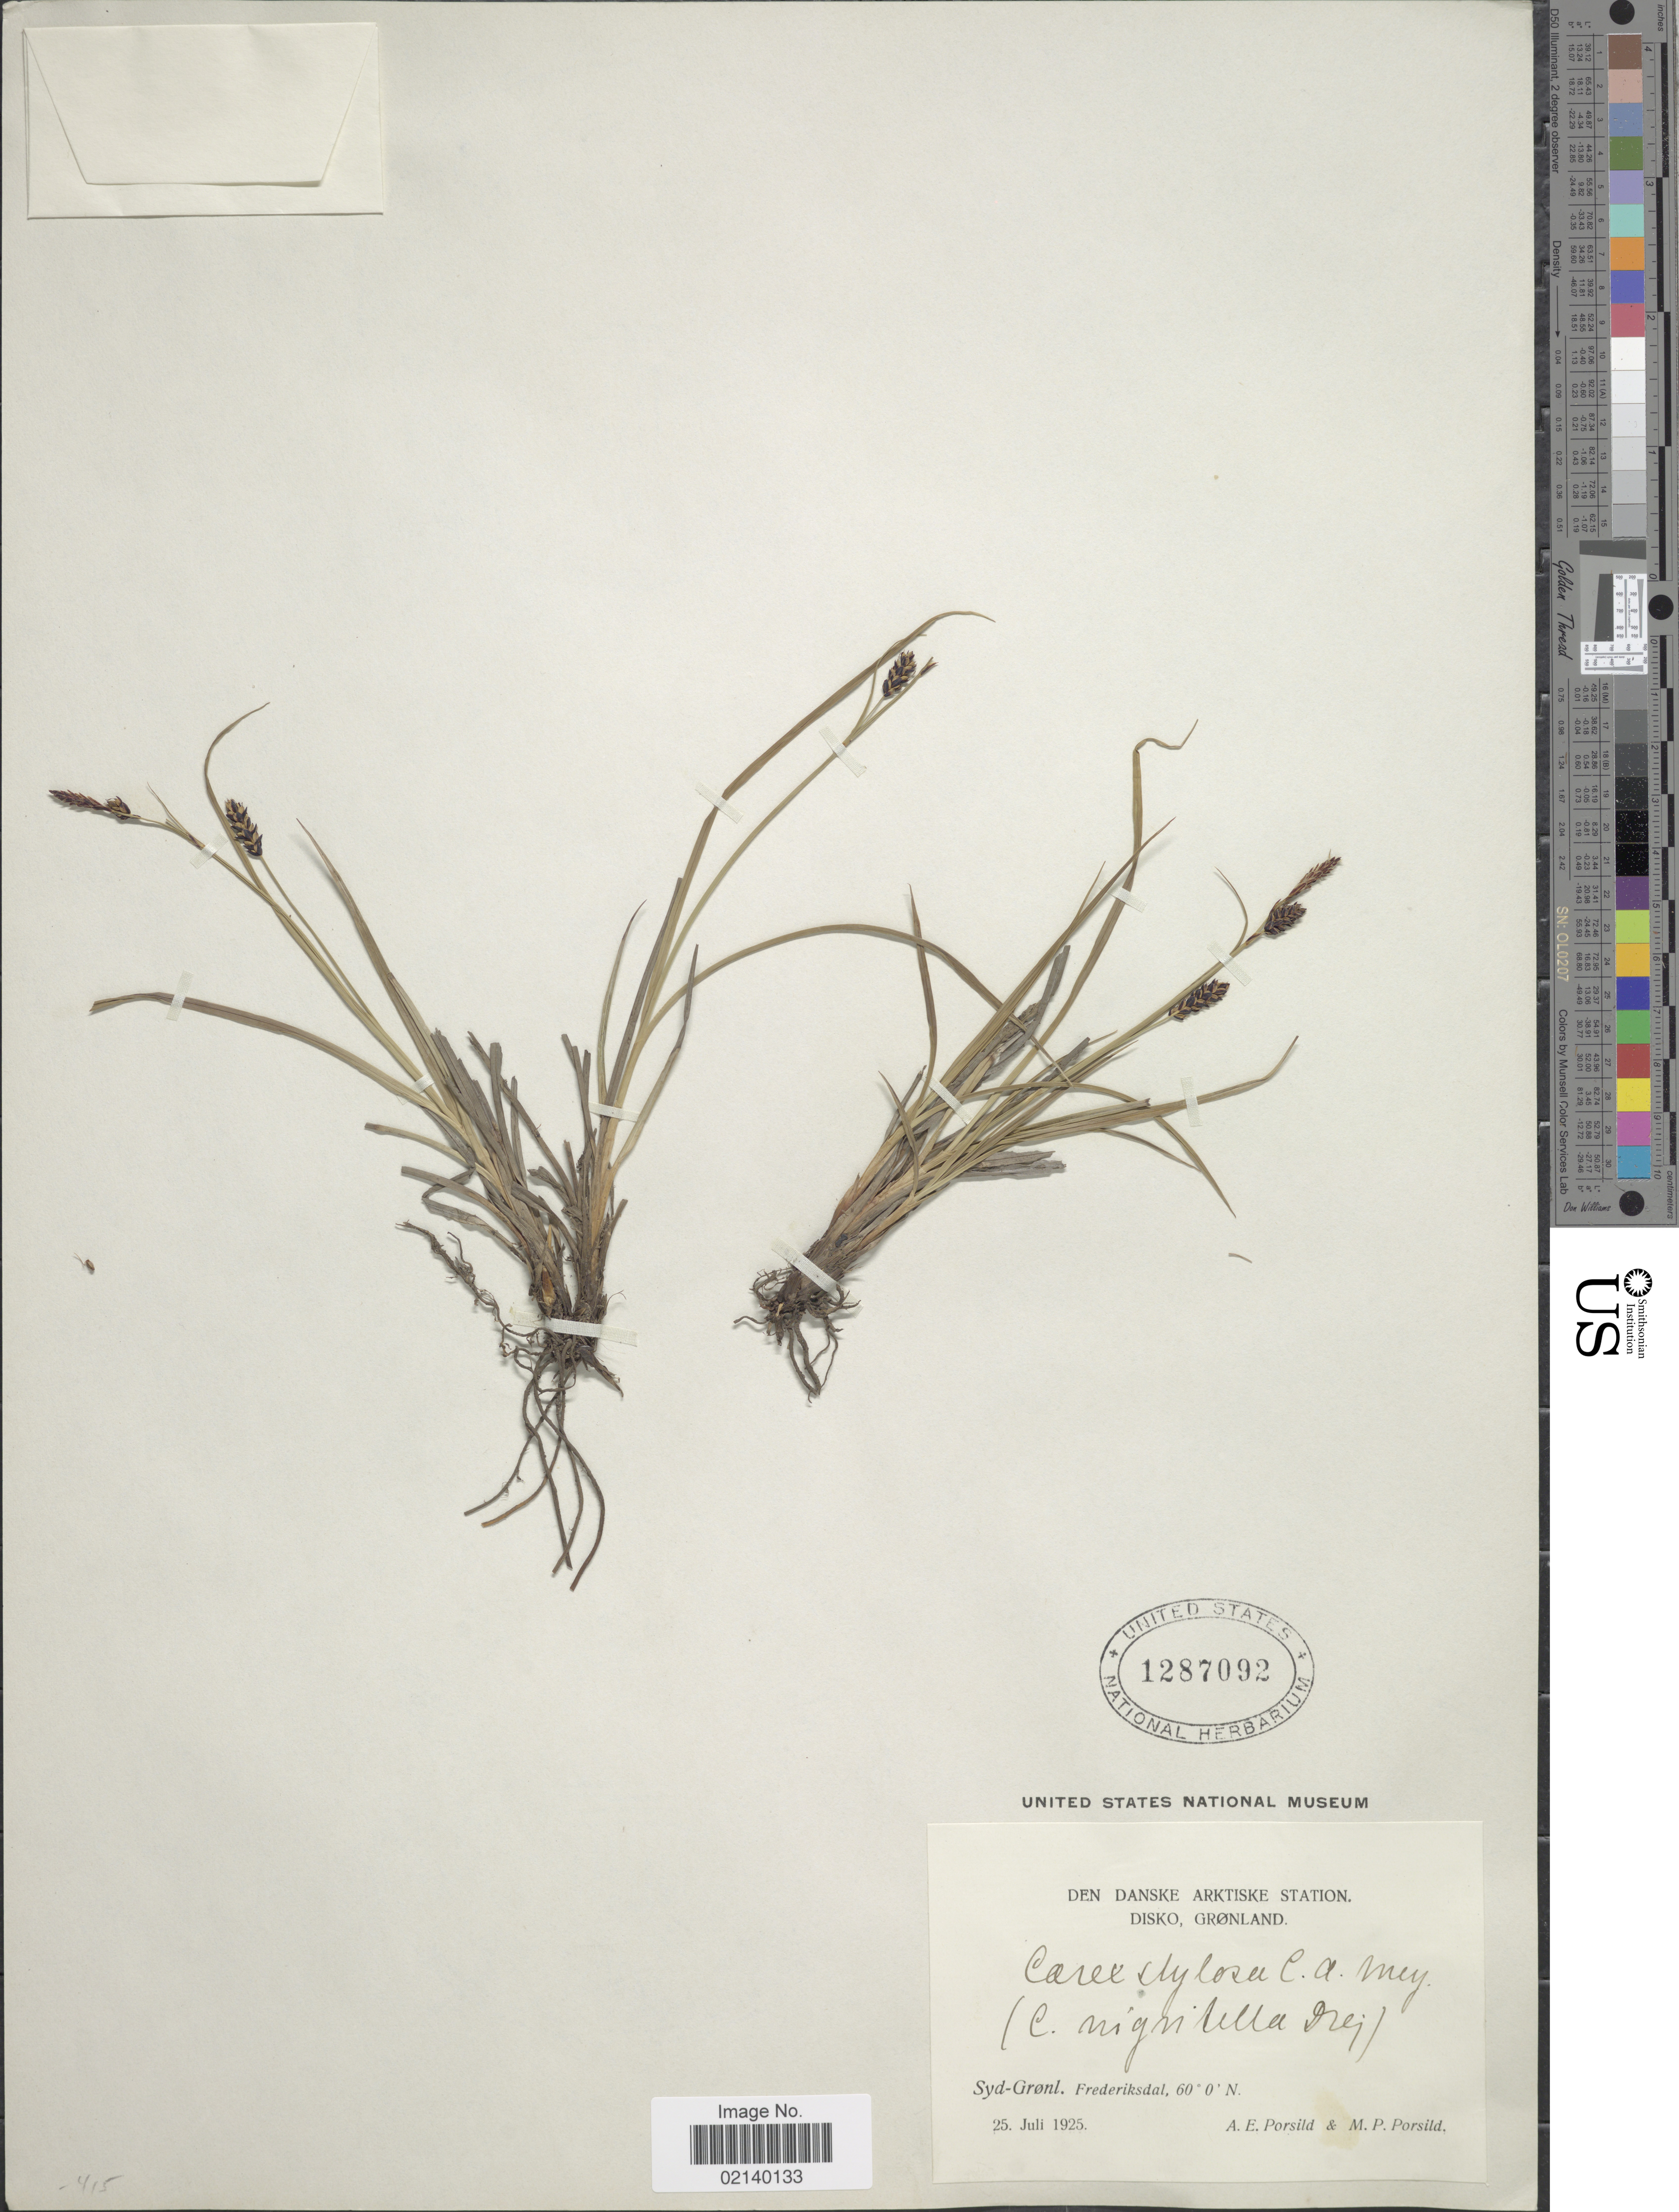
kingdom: Plantae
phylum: Tracheophyta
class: Liliopsida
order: Poales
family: Cyperaceae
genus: Carex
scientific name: Carex sp.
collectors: A. E. Porsild & M. P. Porsild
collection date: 1925-07-25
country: Greenland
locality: Den Danske, Arktiske Station [unsure placement] Disko, Syd-Gronl. Frederiksdal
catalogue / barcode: US 1287092